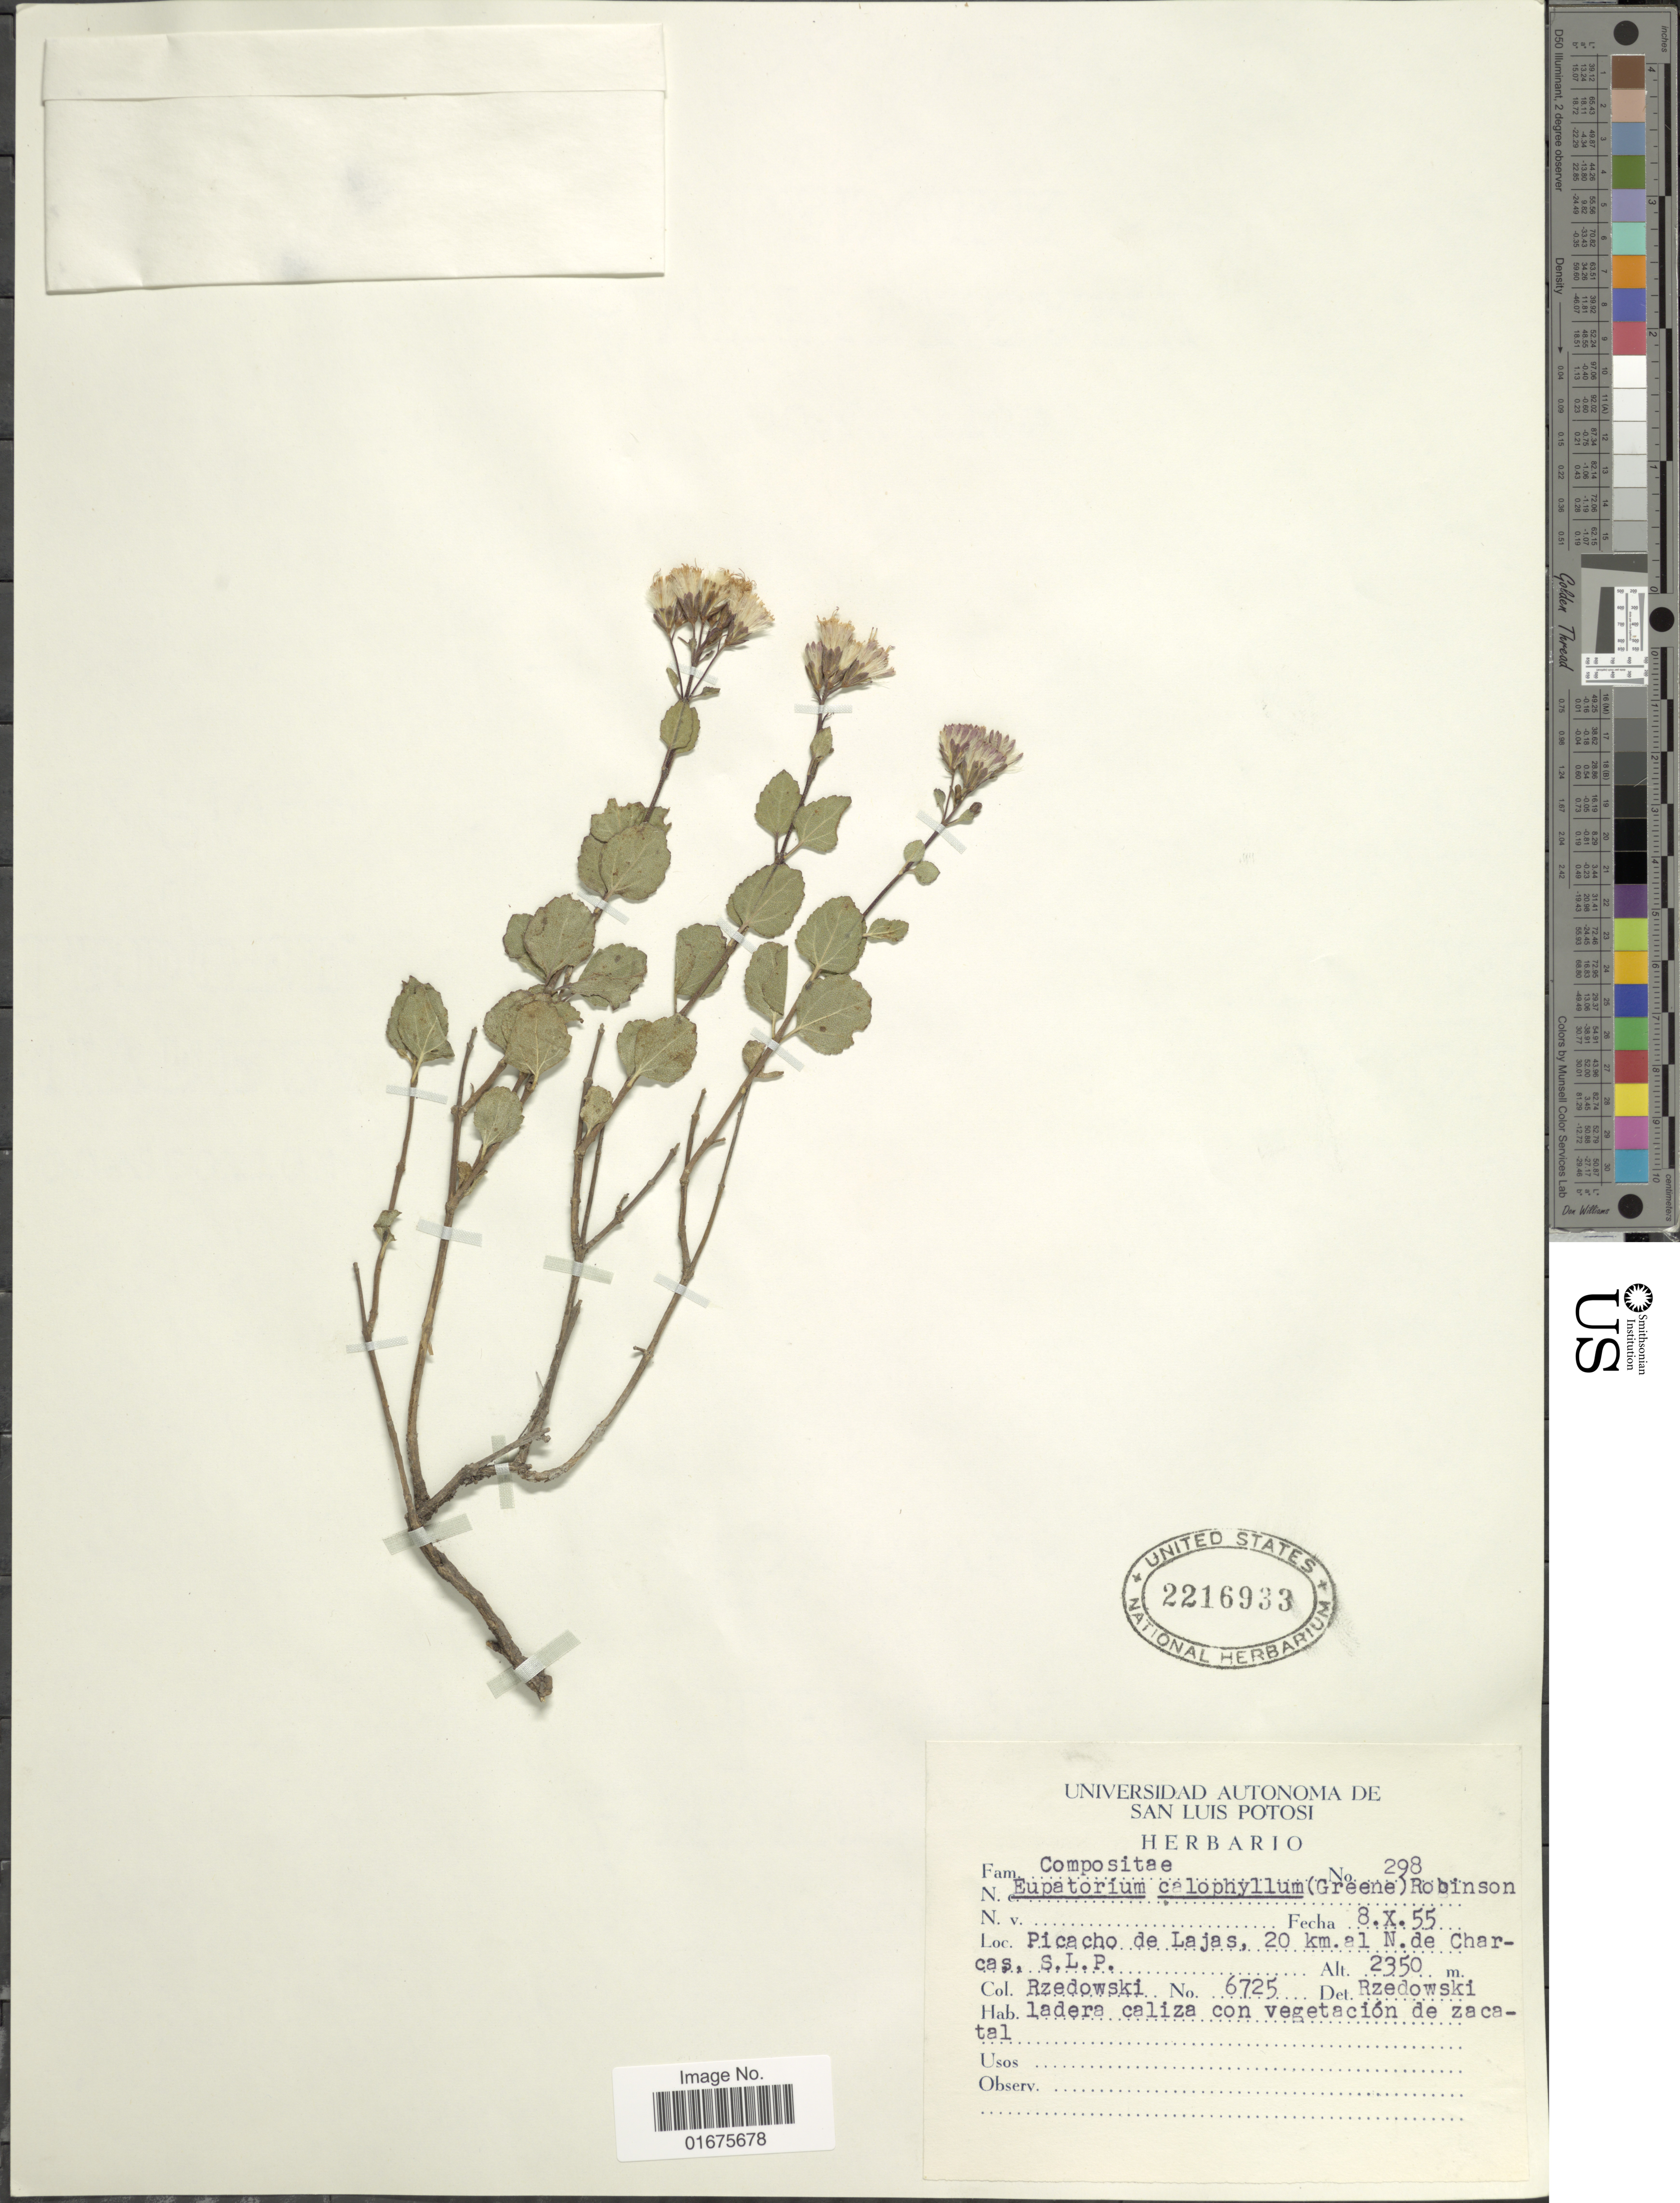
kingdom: Plantae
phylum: Tracheophyta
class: Magnoliopsida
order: Asterales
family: Asteraceae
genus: Ageratina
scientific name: Ageratina calophylla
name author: (B.L. Rob.) R.M. King & H. Rob.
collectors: Rzedowski, --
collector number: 298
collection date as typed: Transcribed d/m/y: 8/10/55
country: Mexico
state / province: San Luis Potosí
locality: Picacho de Lajas, 20 km al N. de Charcas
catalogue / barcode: US 2216933